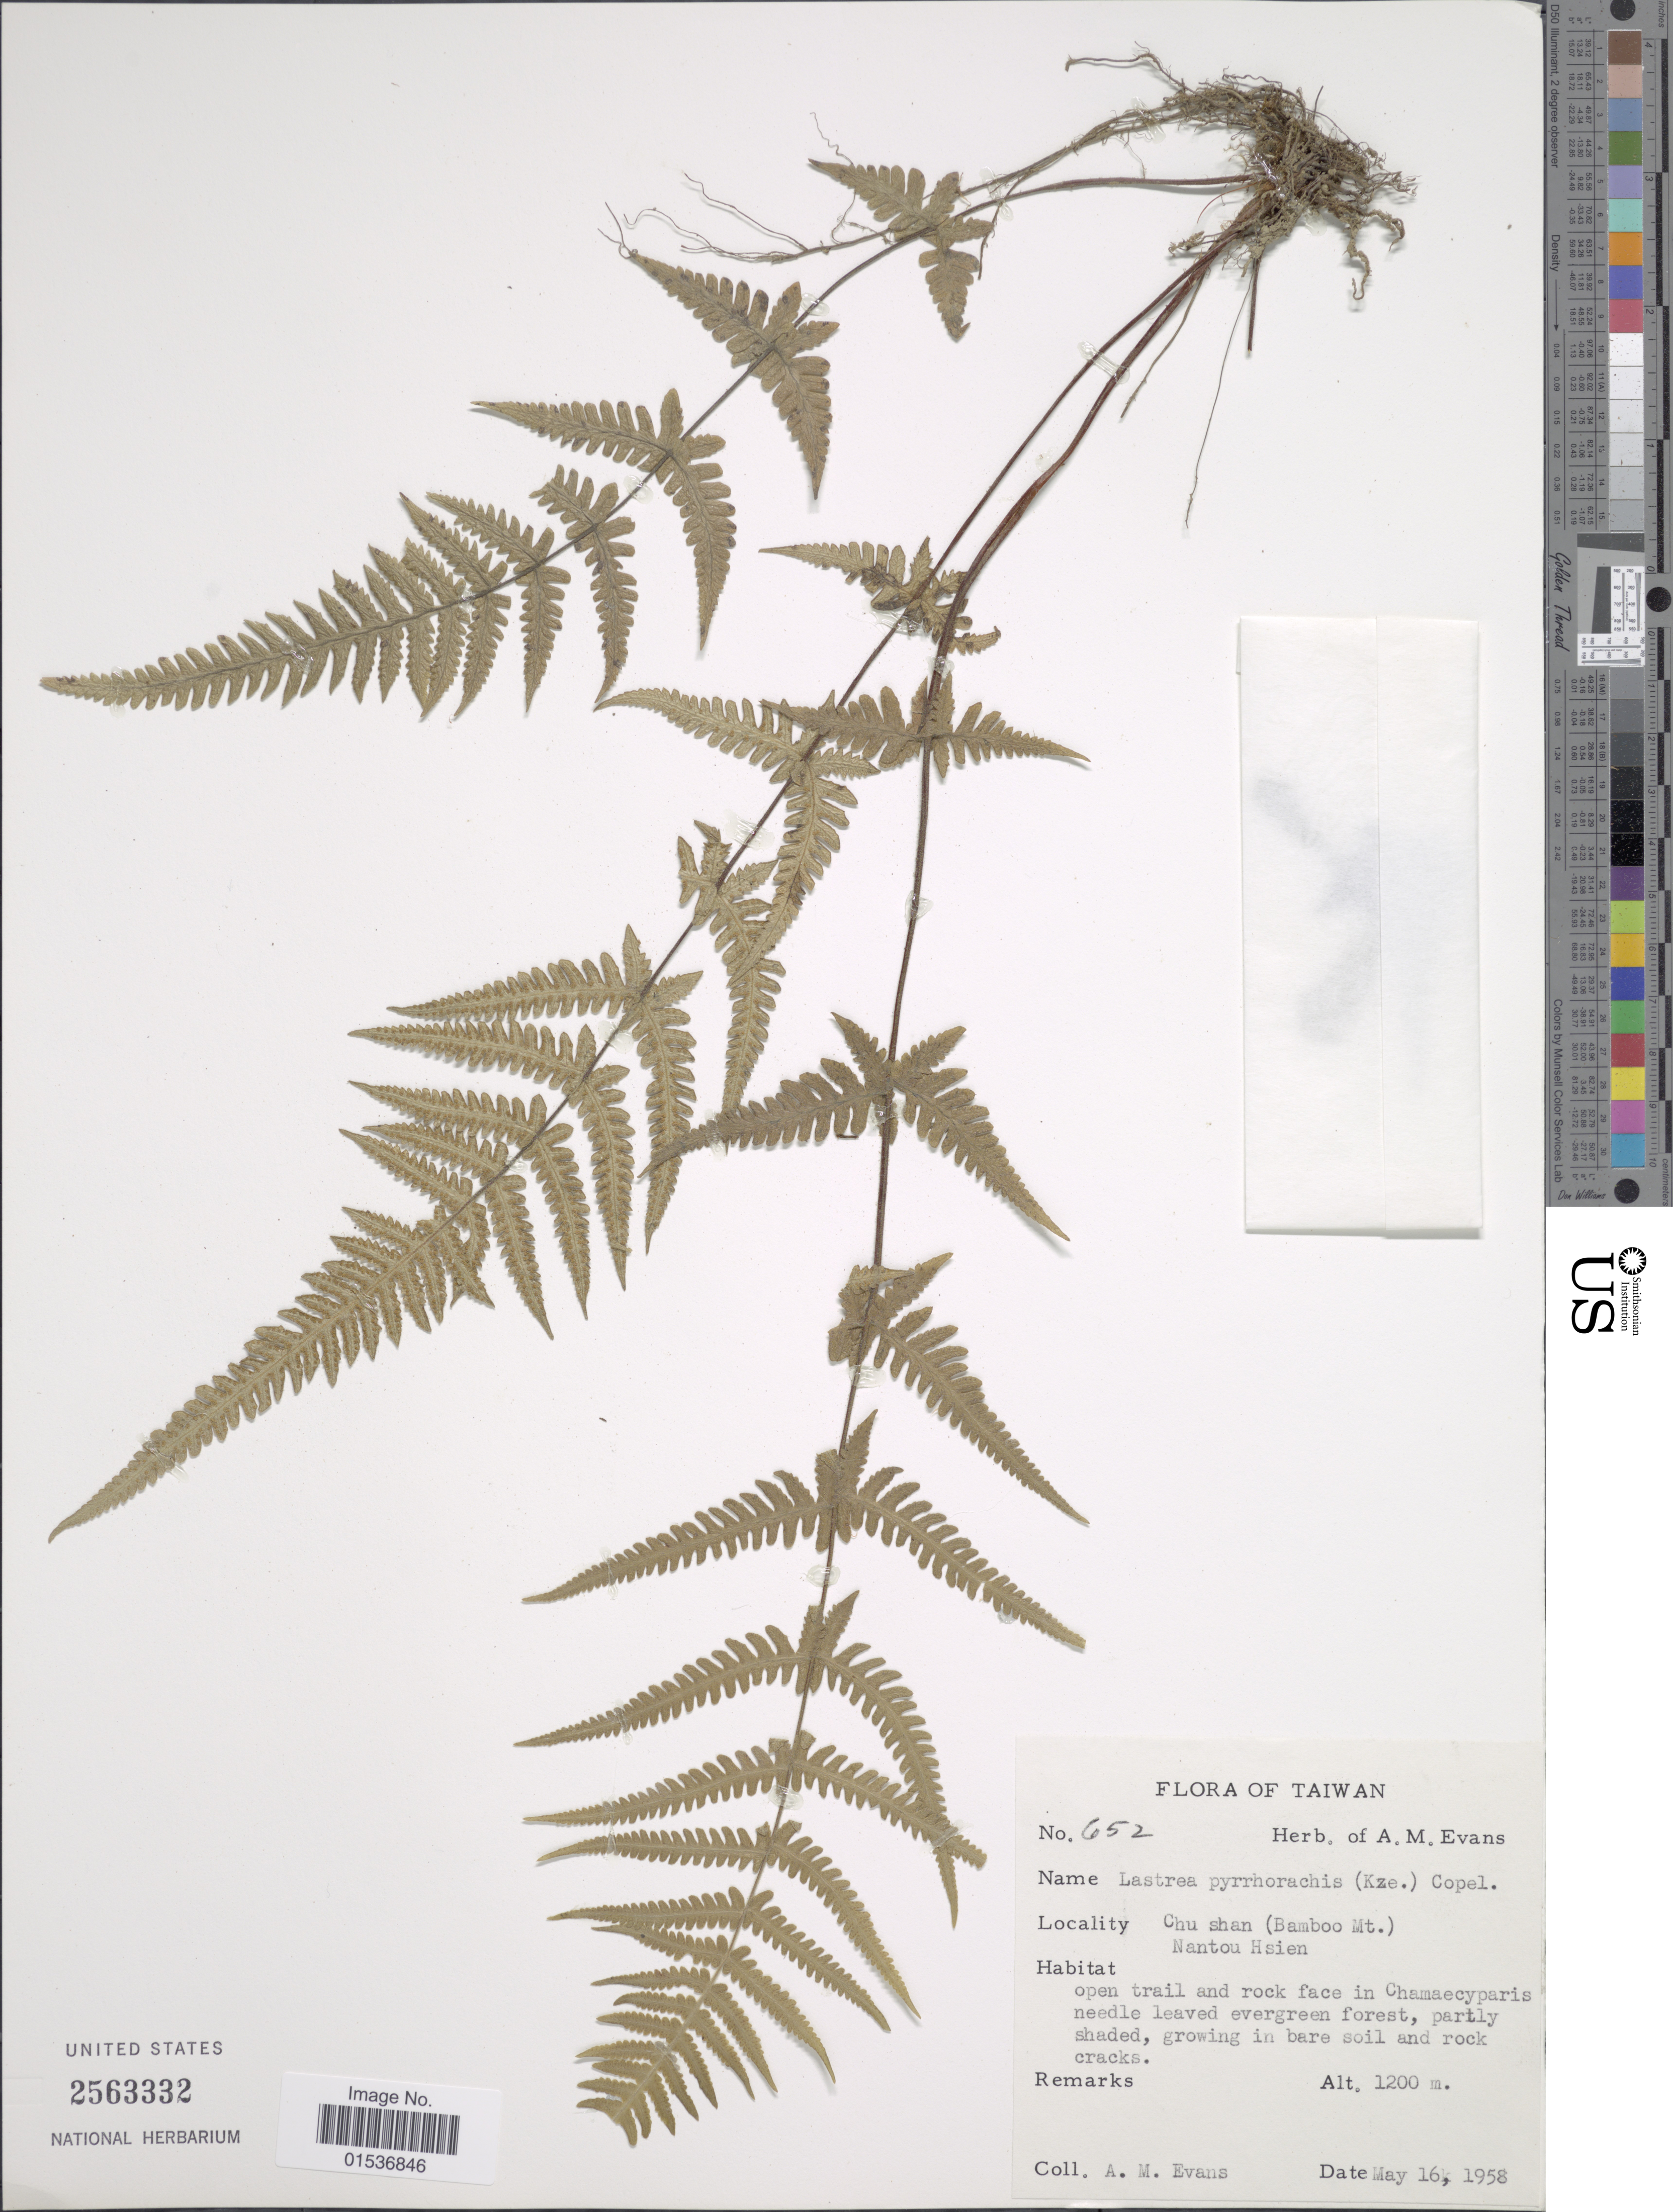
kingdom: Plantae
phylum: Tracheophyta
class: Polypodiopsida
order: Polypodiales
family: Thelypteridaceae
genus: Pseudophegopteris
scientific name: Pseudophegopteris pyrrhorachis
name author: (Kunze) Ching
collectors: A. M. Evans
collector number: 652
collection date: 1958-05-16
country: Taiwan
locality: Taiwan, Chu shan (Bamboo Mt.) Nantou Hsien.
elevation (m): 1200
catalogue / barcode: US 2563332